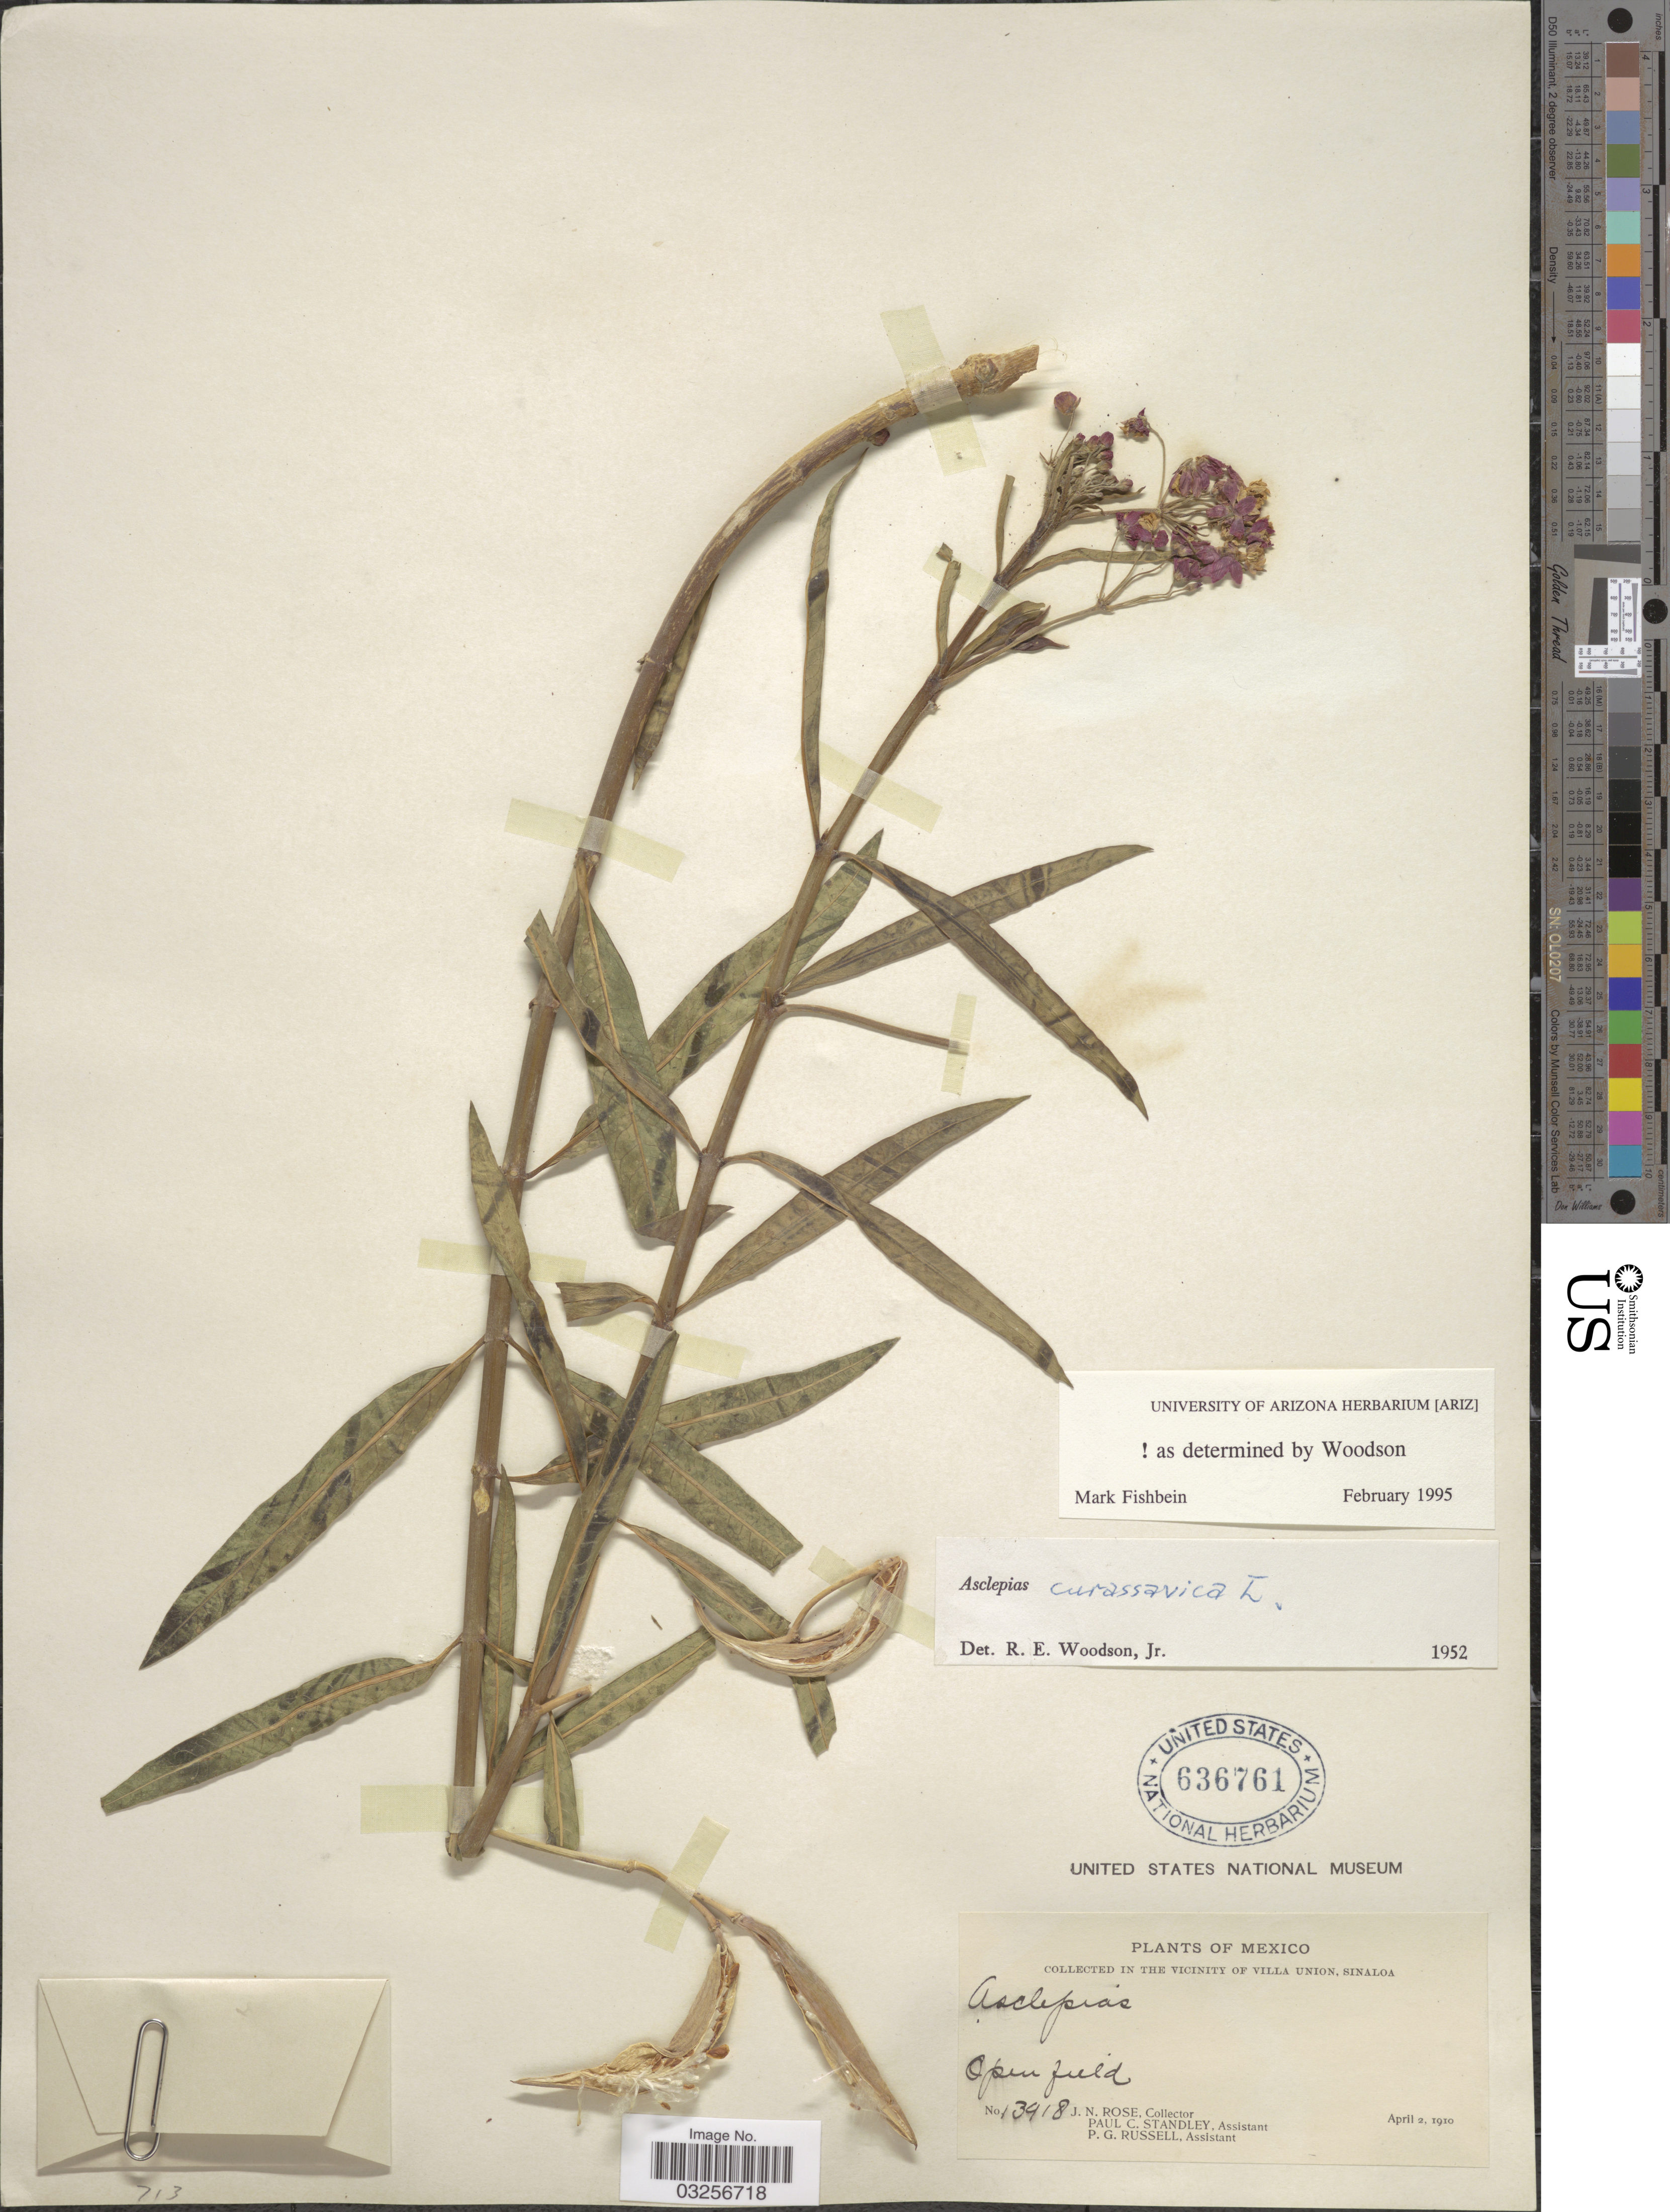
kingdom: Plantae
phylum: Tracheophyta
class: Magnoliopsida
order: Gentianales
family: Apocynaceae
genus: Asclepias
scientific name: Asclepias curassavica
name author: L.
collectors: J. N. Rose, P. C. Standley & P. G. Russell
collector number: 13918*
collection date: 1910-04-02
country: Mexico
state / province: Sinaloa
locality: In the vicinity of Villa Union, open field.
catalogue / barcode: US 636761